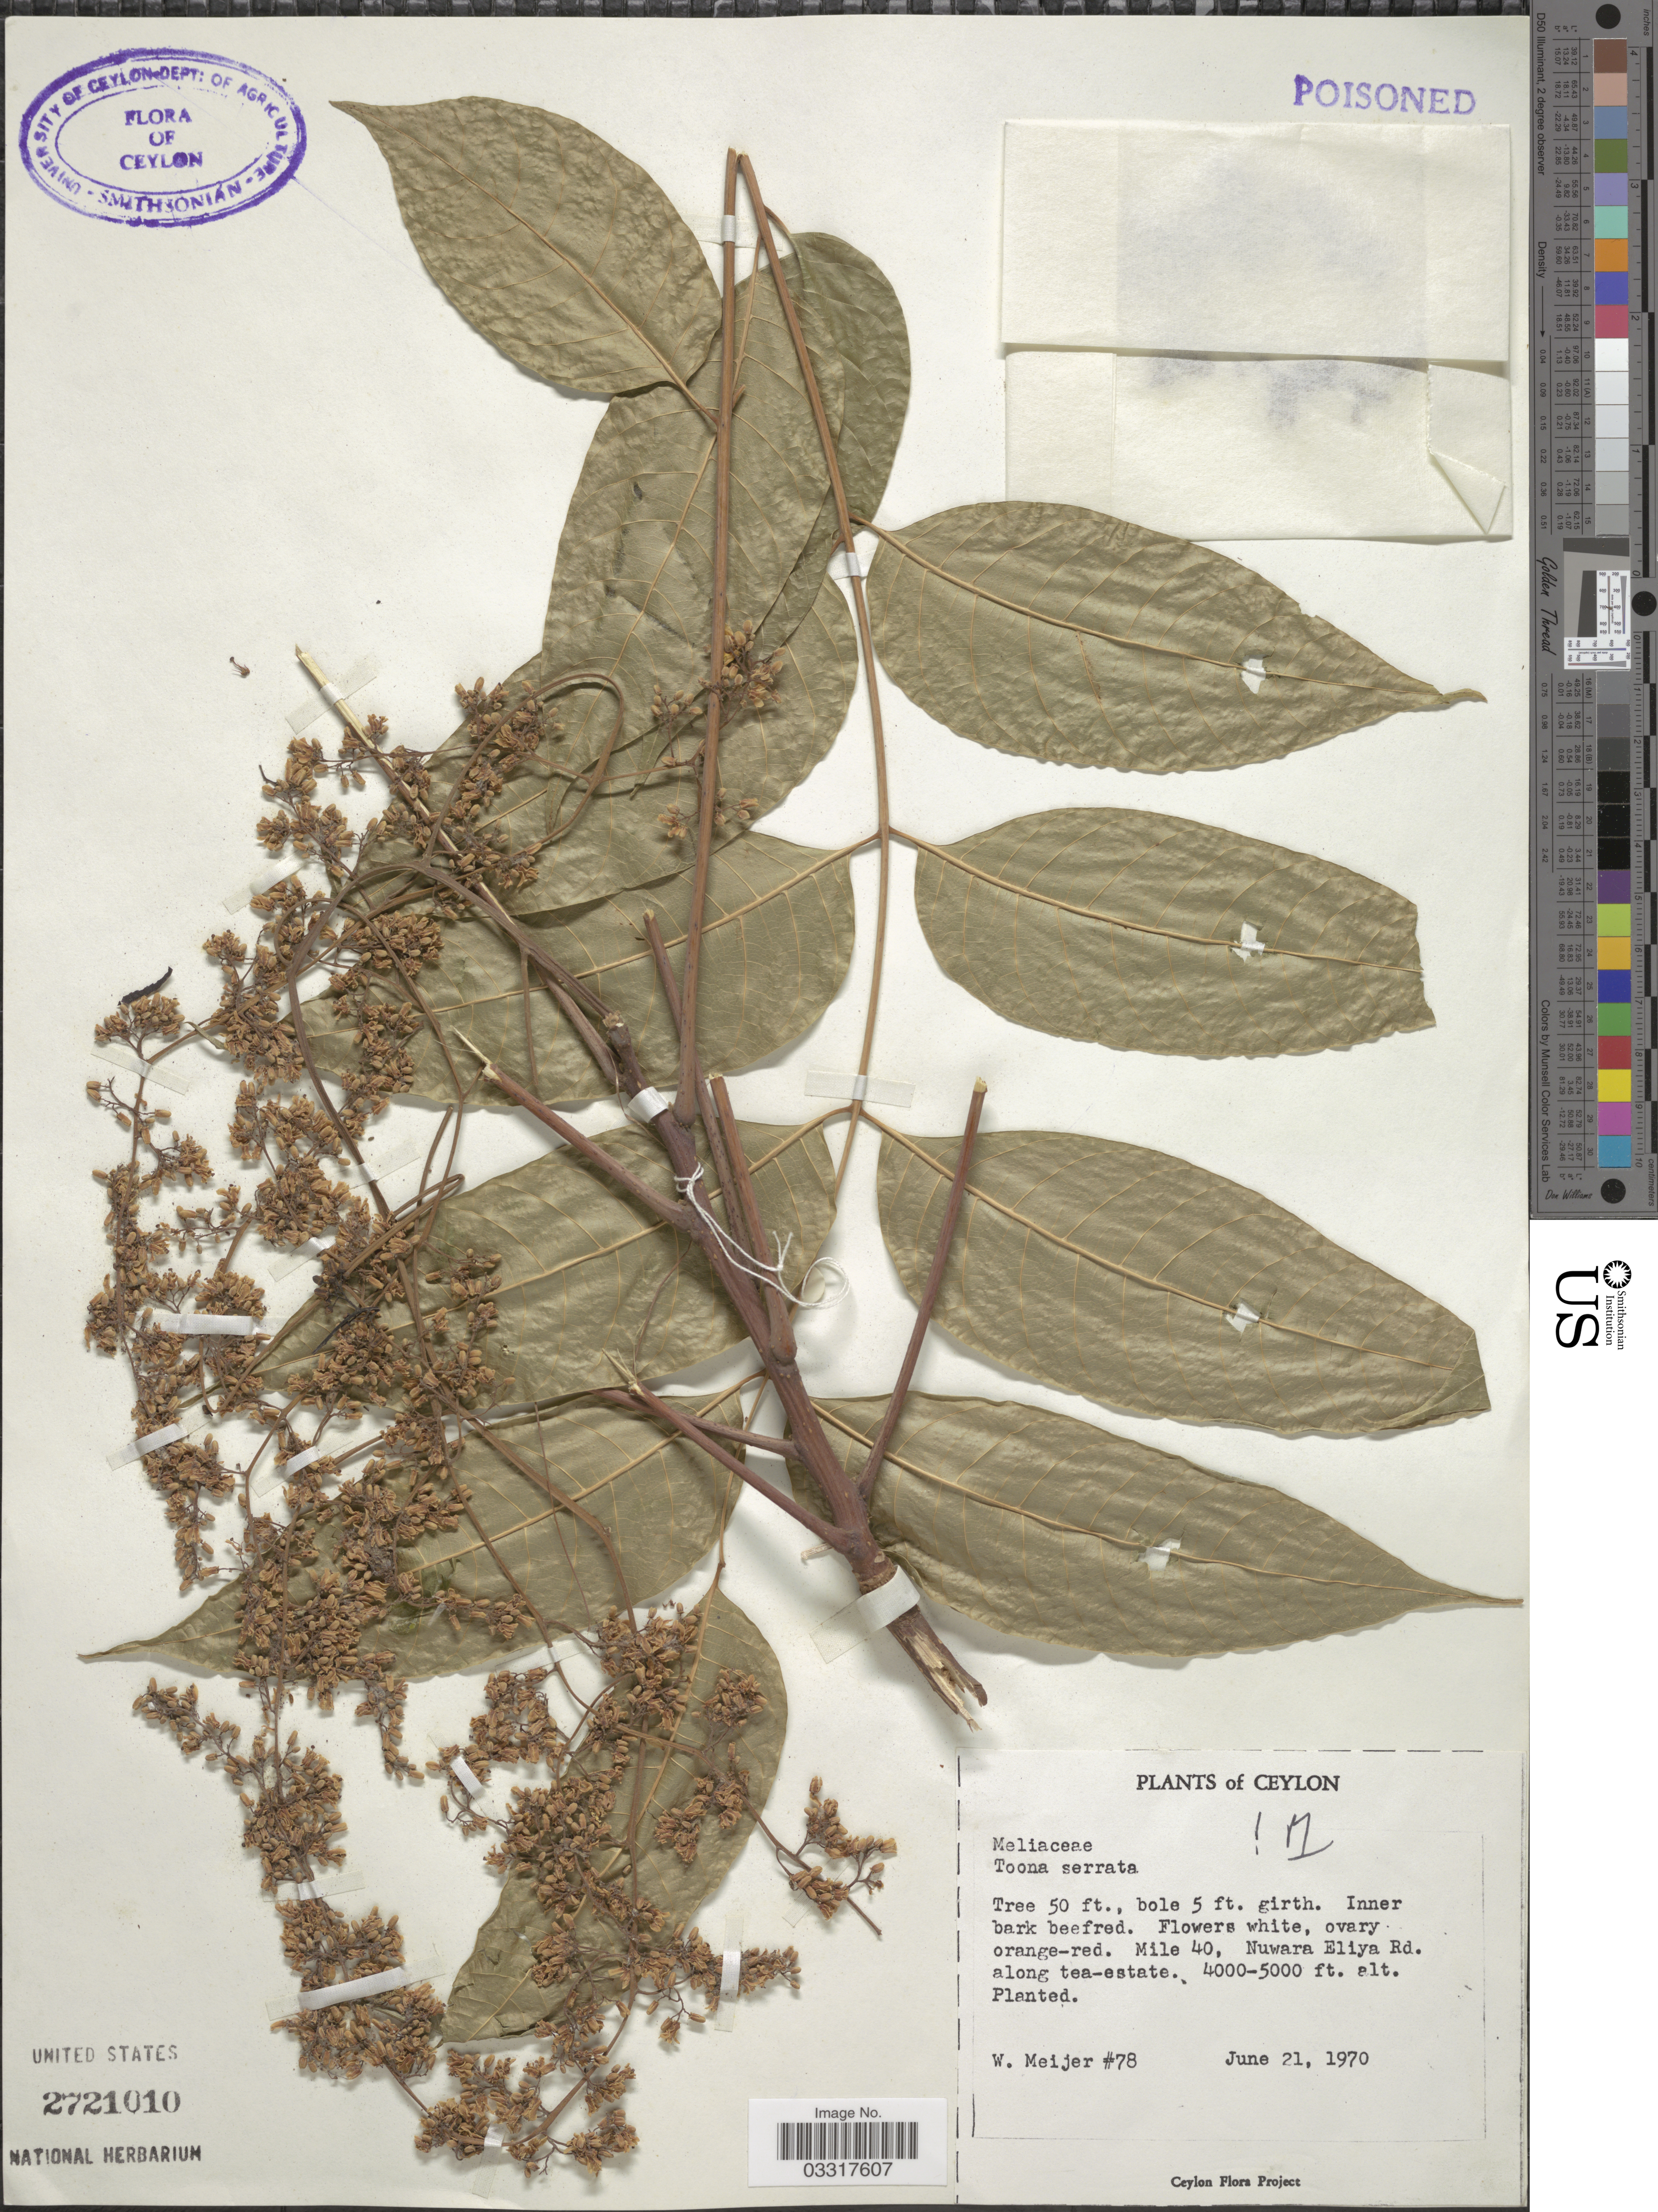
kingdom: Plantae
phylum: Tracheophyta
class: Magnoliopsida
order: Sapindales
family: Meliaceae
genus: Toona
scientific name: Toona ciliata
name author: M. Roem.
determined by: Strong, Mark T., (BOT), Smithsonian Institution - National Museum of Natural History (UNITED STATES)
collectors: W. Meijer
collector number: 78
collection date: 1970-06-21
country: Sri Lanka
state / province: Central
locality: Ceylon, Mile 40, Nuwara Eliya Rd. along tea-estate.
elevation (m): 1219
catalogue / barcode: US 2721010